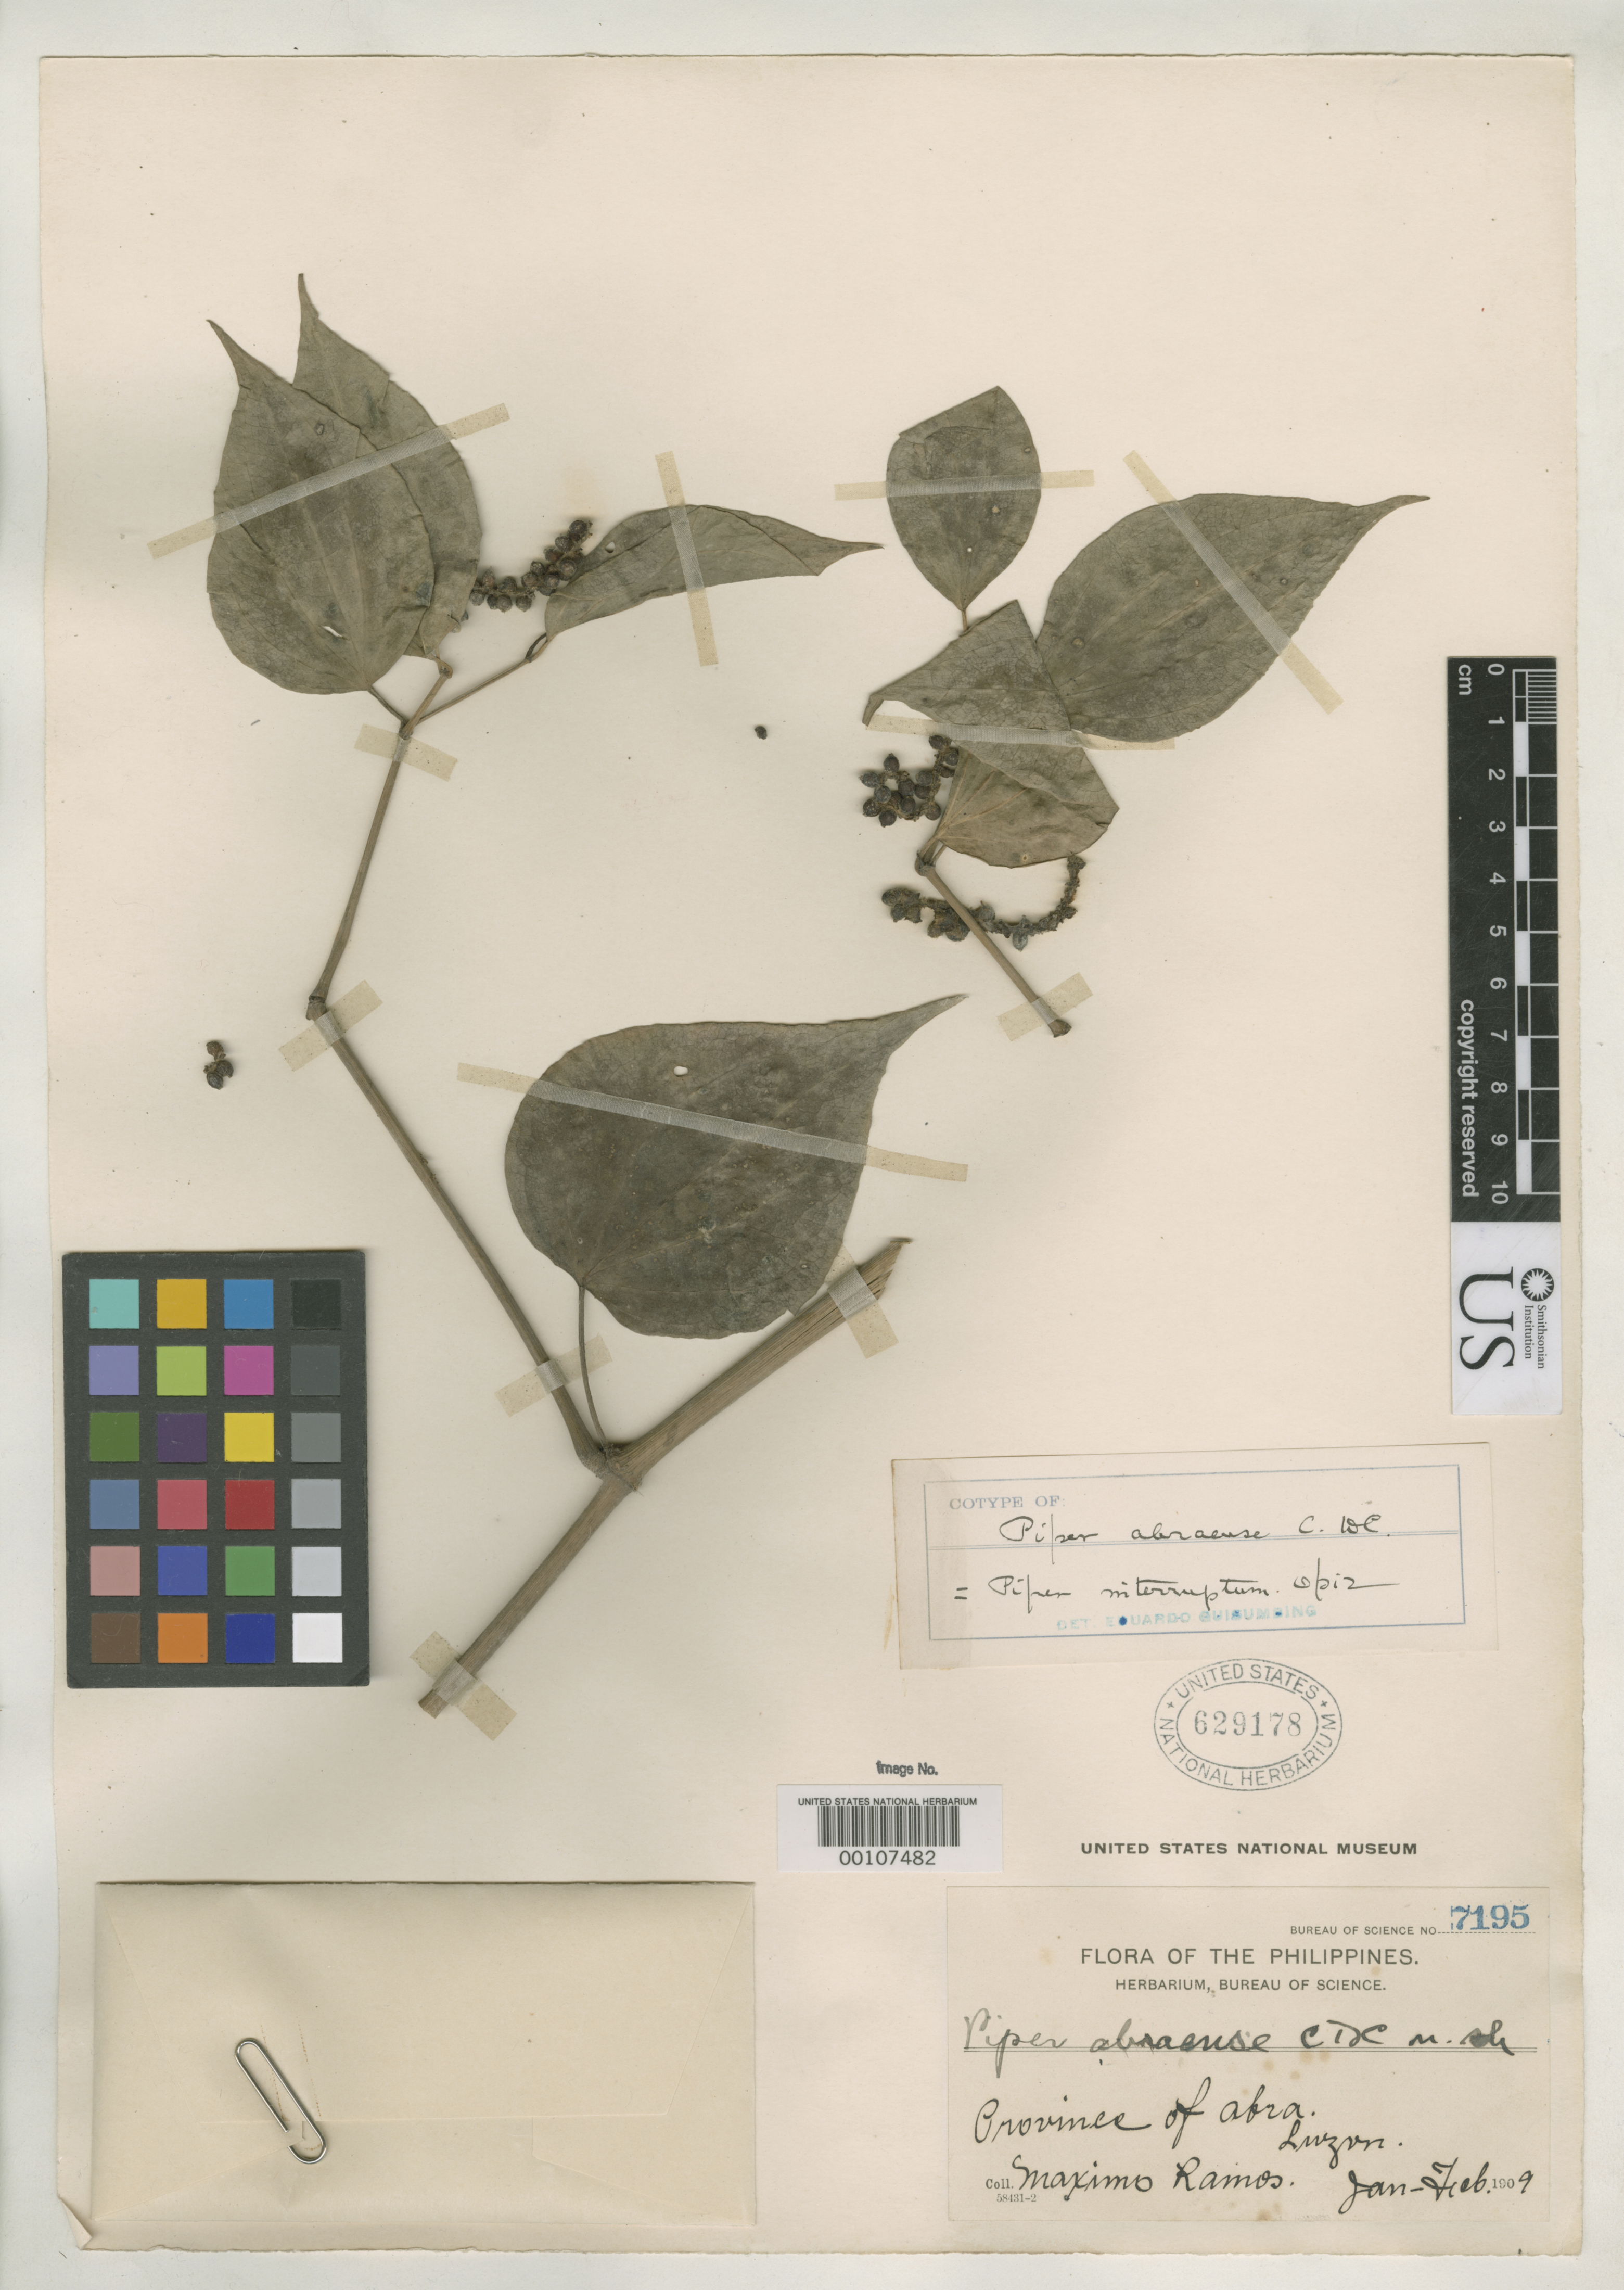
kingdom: Plantae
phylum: Tracheophyta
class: Magnoliopsida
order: Piperales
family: Piperaceae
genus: Piper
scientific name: Piper abraense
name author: C. DC.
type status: Isotype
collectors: M. Ramos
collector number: Bur. Sci. 7195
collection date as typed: Jan 1909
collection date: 1909-01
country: Philippines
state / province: Cordillera (Administrative Region)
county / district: Abra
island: Luzon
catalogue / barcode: US 629178